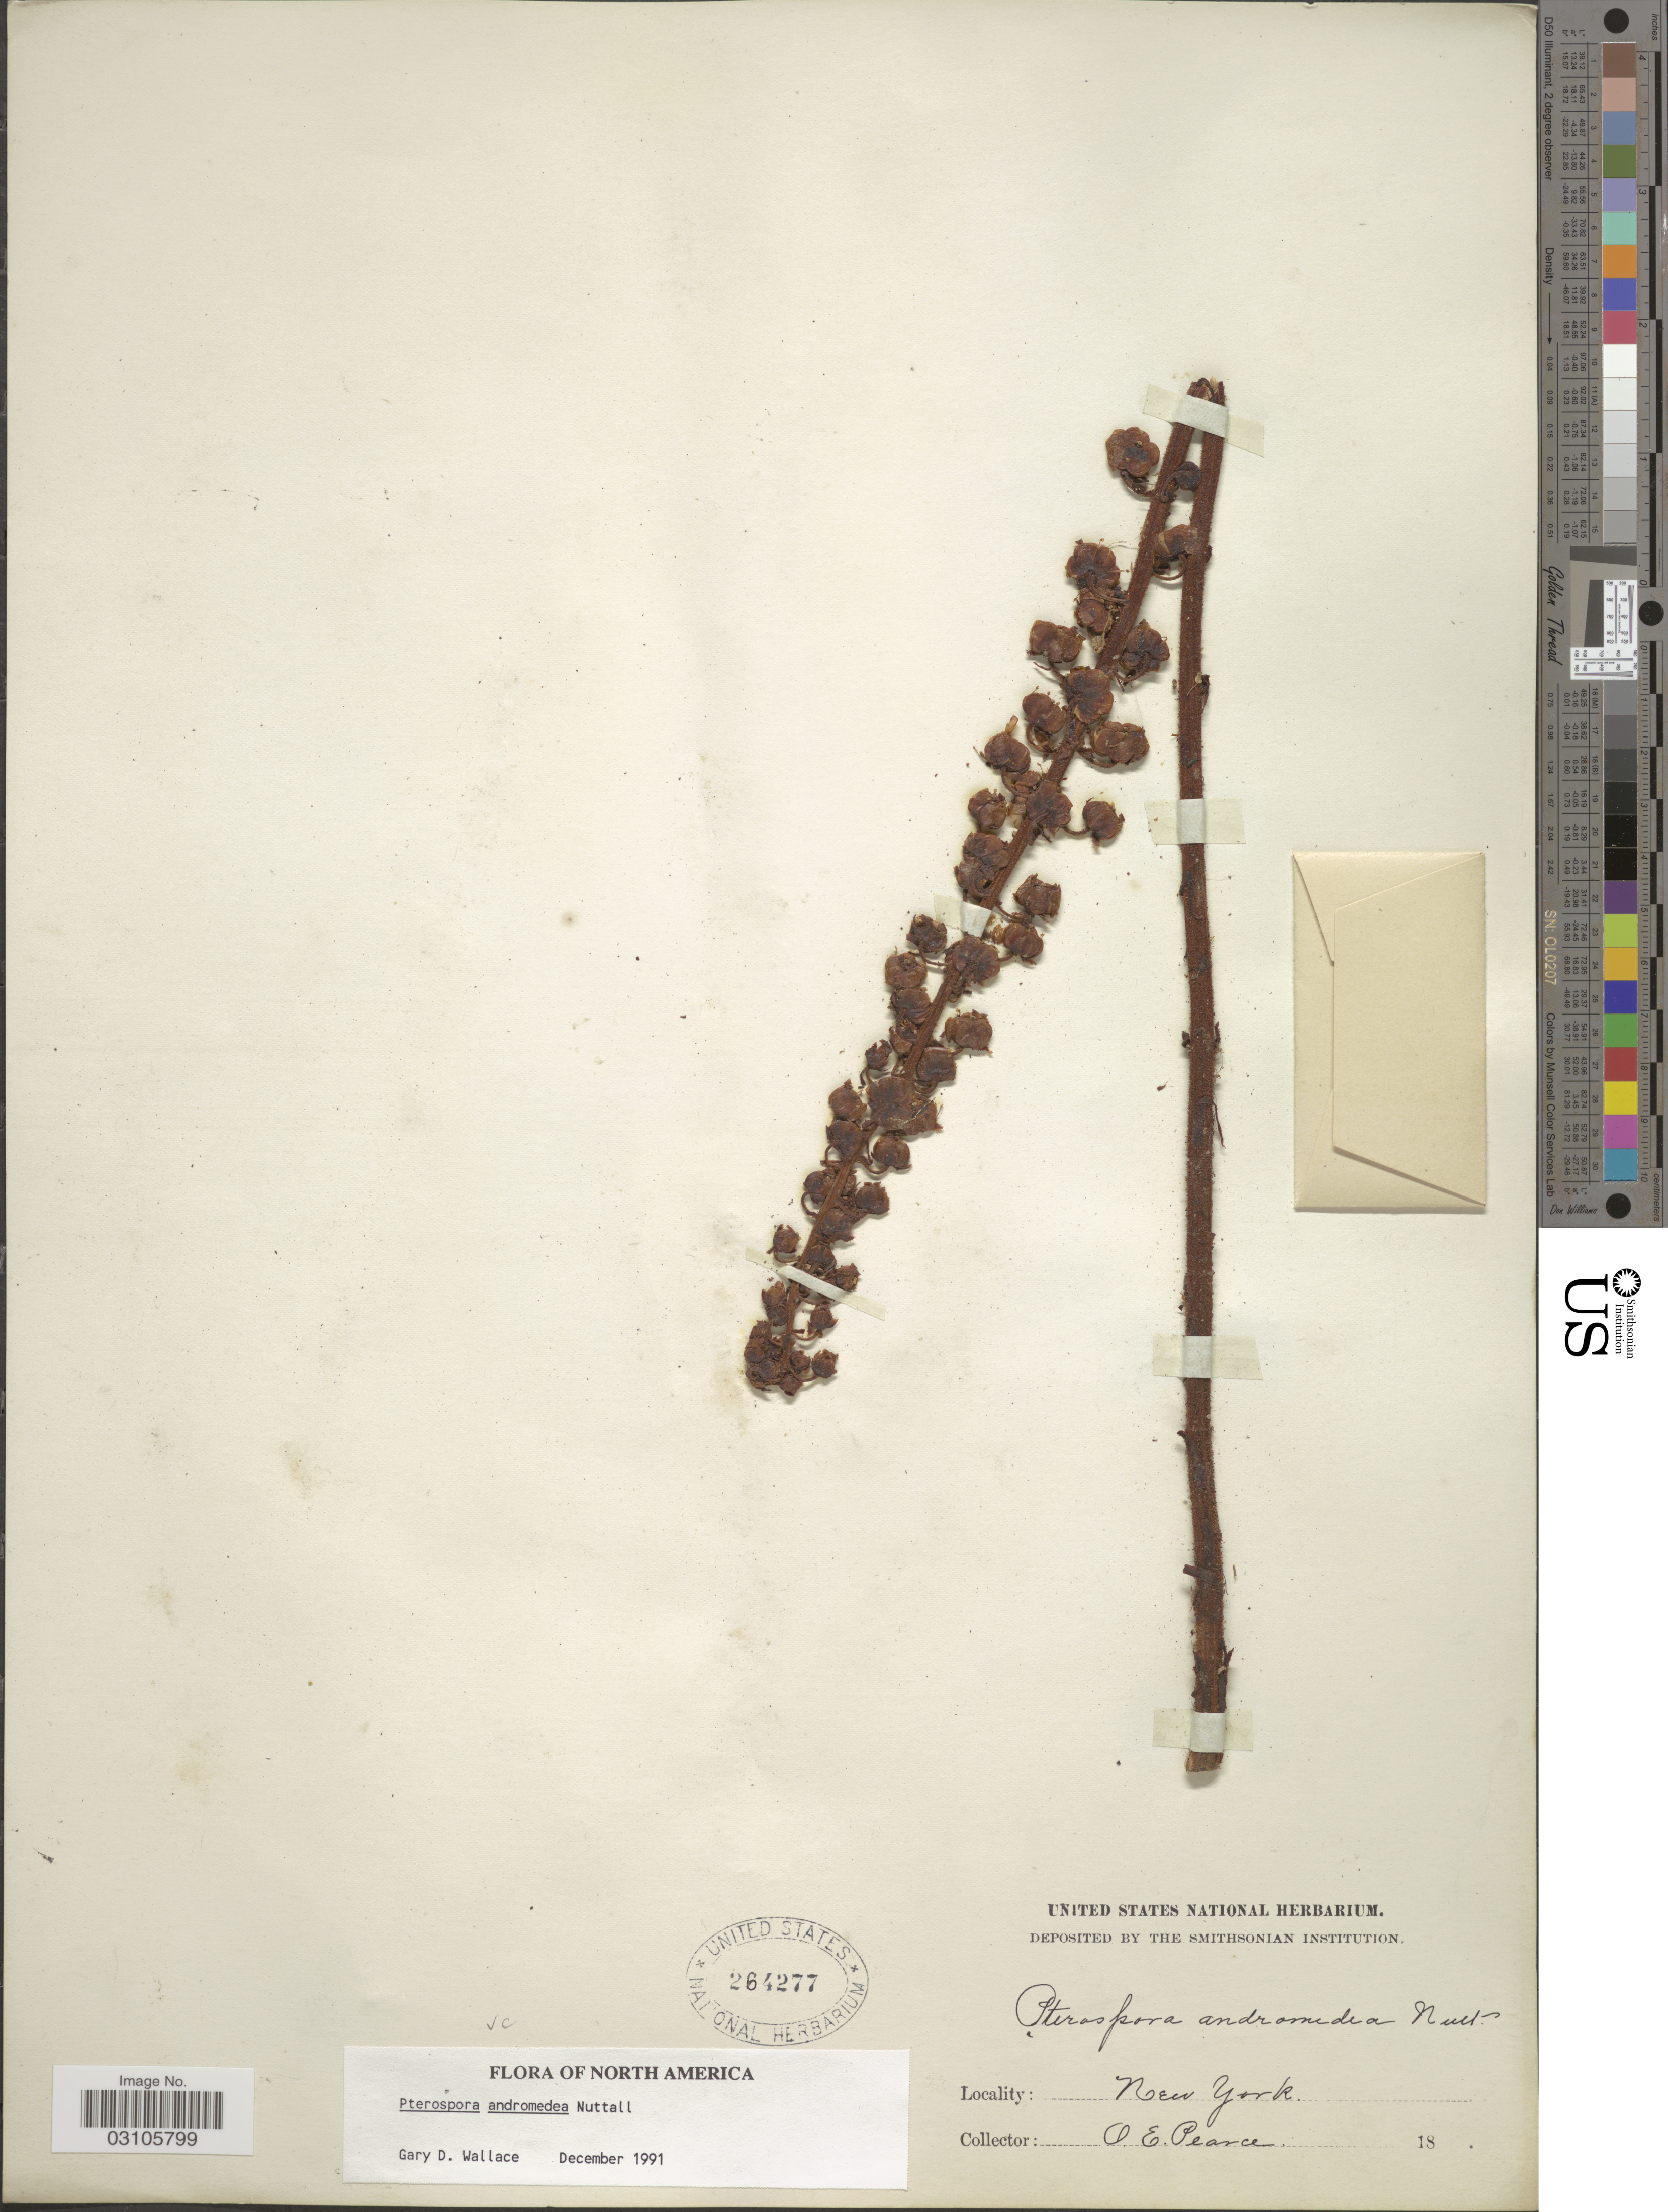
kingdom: Plantae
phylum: Tracheophyta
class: Magnoliopsida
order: Ericales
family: Ericaceae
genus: Pterospora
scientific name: Pterospora andromedea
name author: Nutt.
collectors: O. E. Pearce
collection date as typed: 18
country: United States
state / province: New York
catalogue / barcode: US 264277